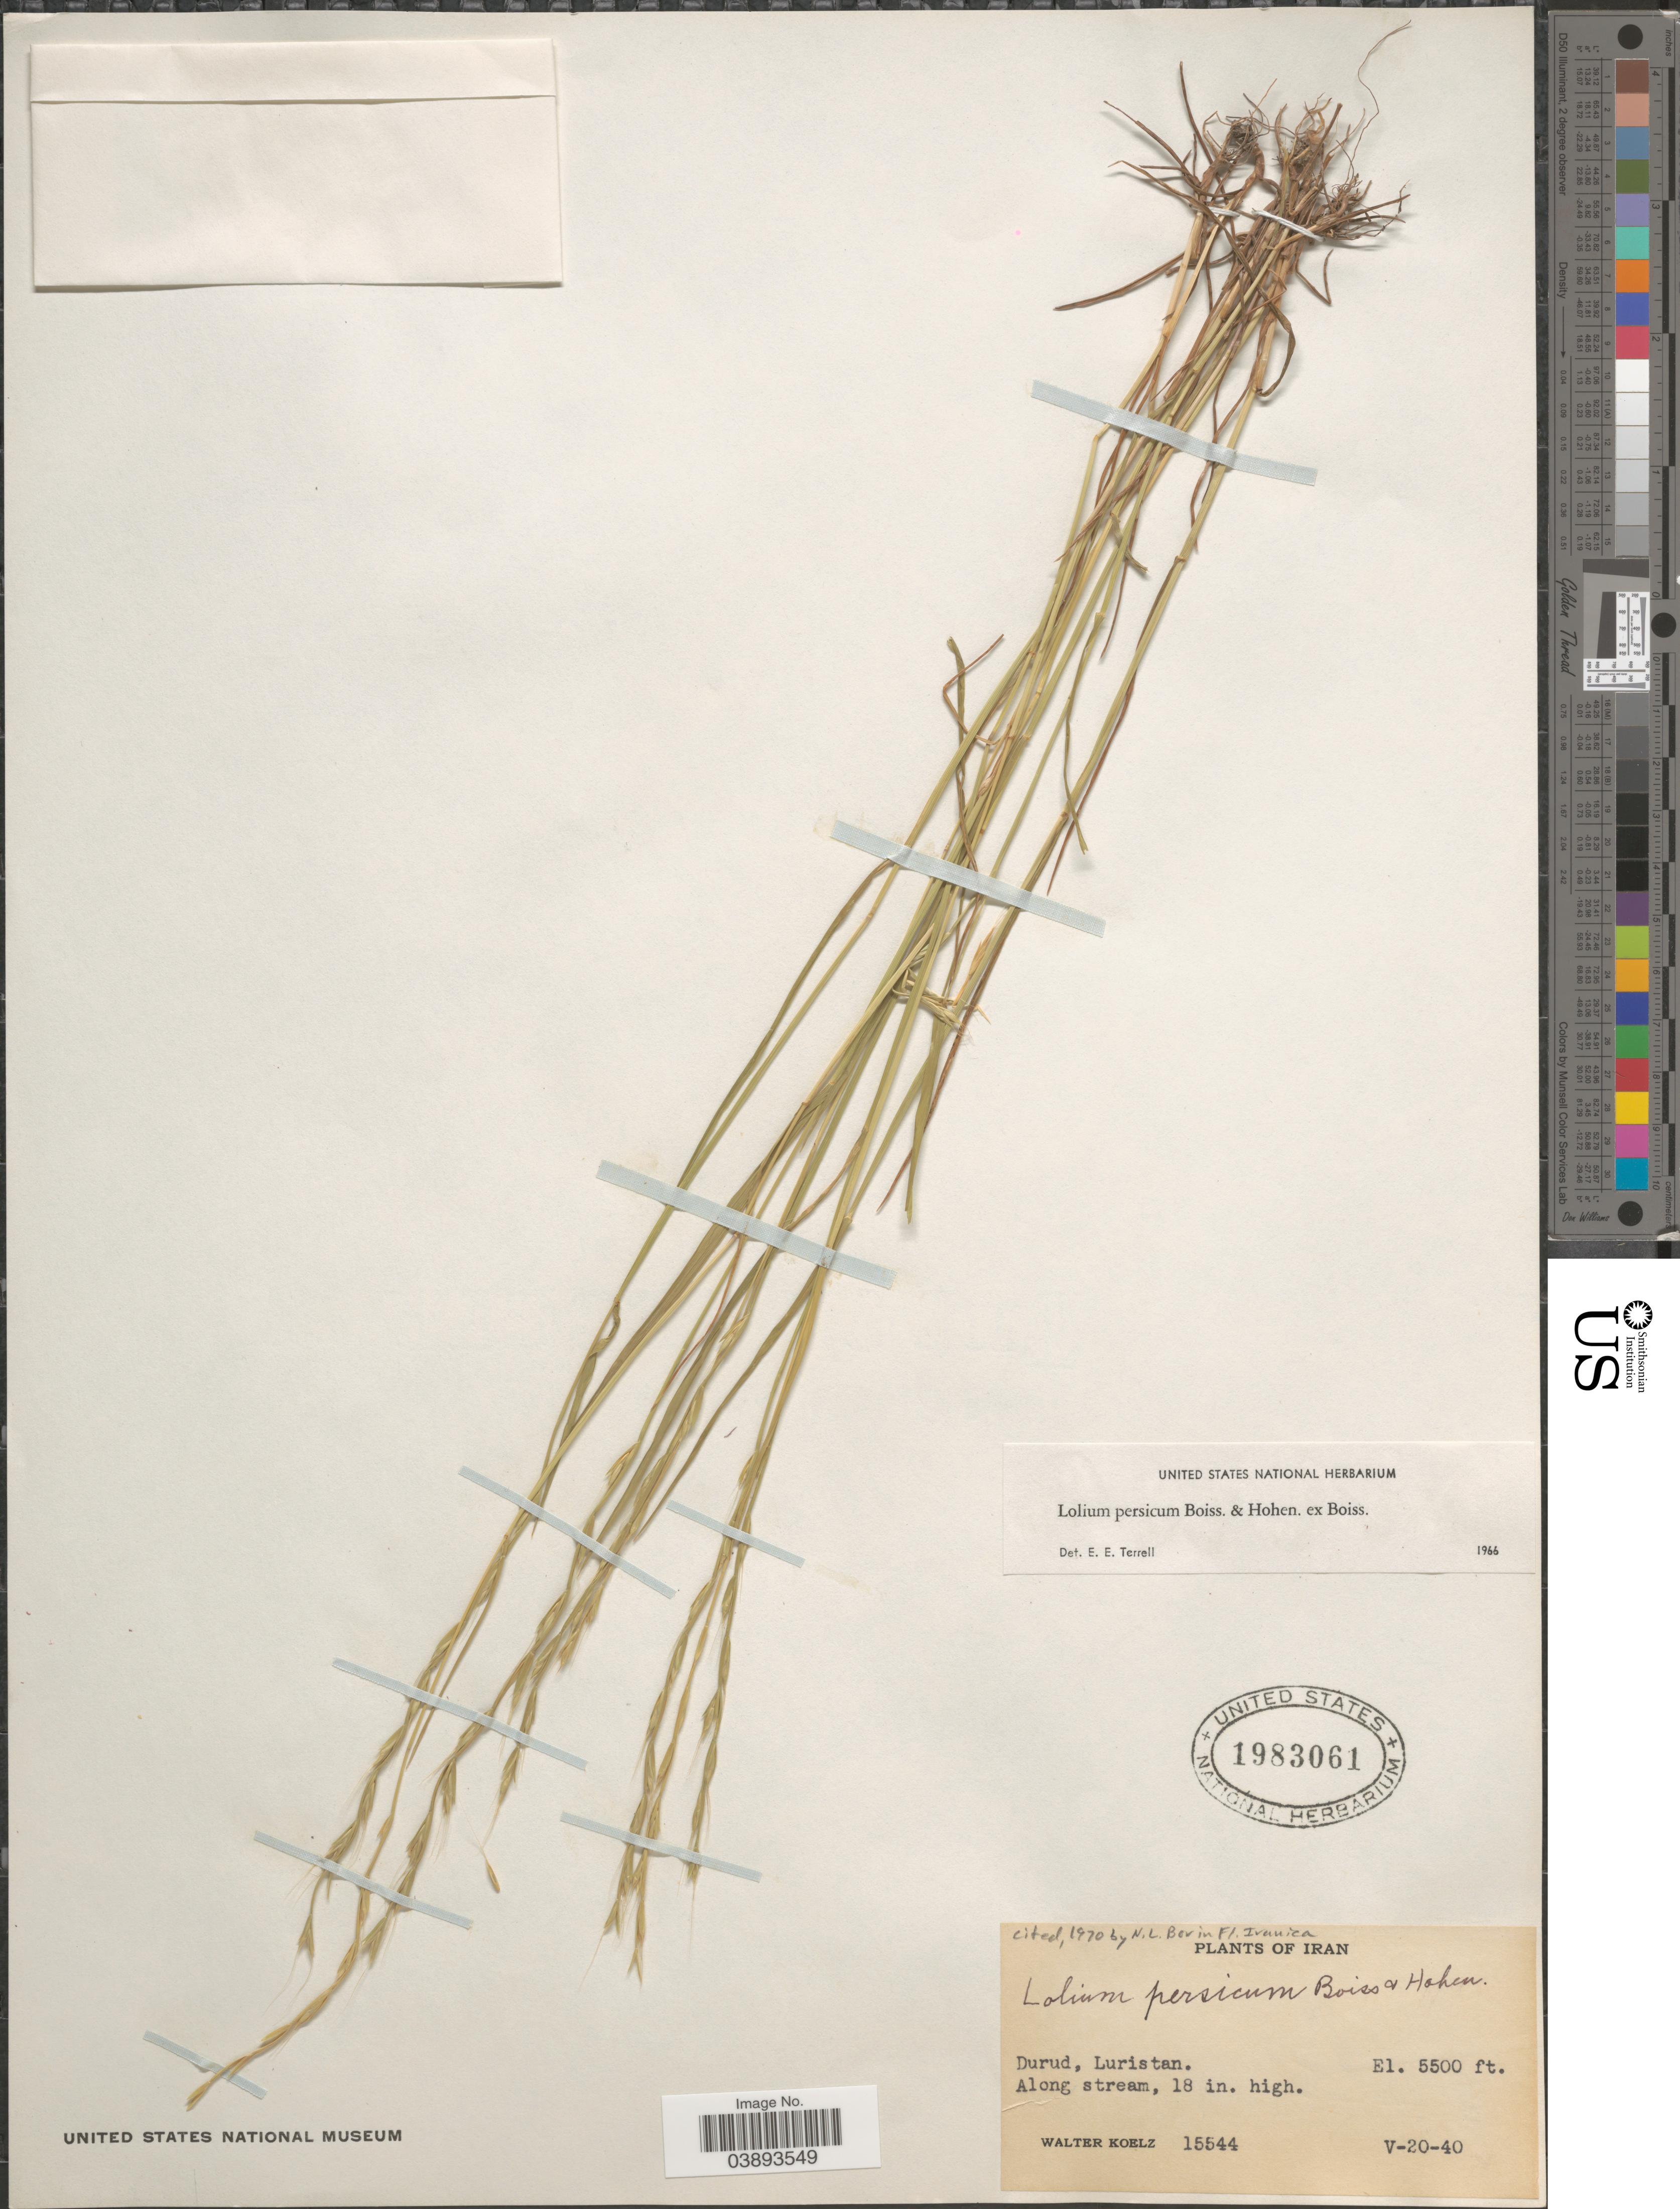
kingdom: Plantae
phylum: Tracheophyta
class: Liliopsida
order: Poales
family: Poaceae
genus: Lolium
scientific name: Lolium persicum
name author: Boiss. & Hohen.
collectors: W. N. Koelz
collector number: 15544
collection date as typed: Transcribed d/m/y: 20/5/40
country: Iran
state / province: Lorestan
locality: Durud, Luristan.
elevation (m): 1676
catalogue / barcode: US 1983061